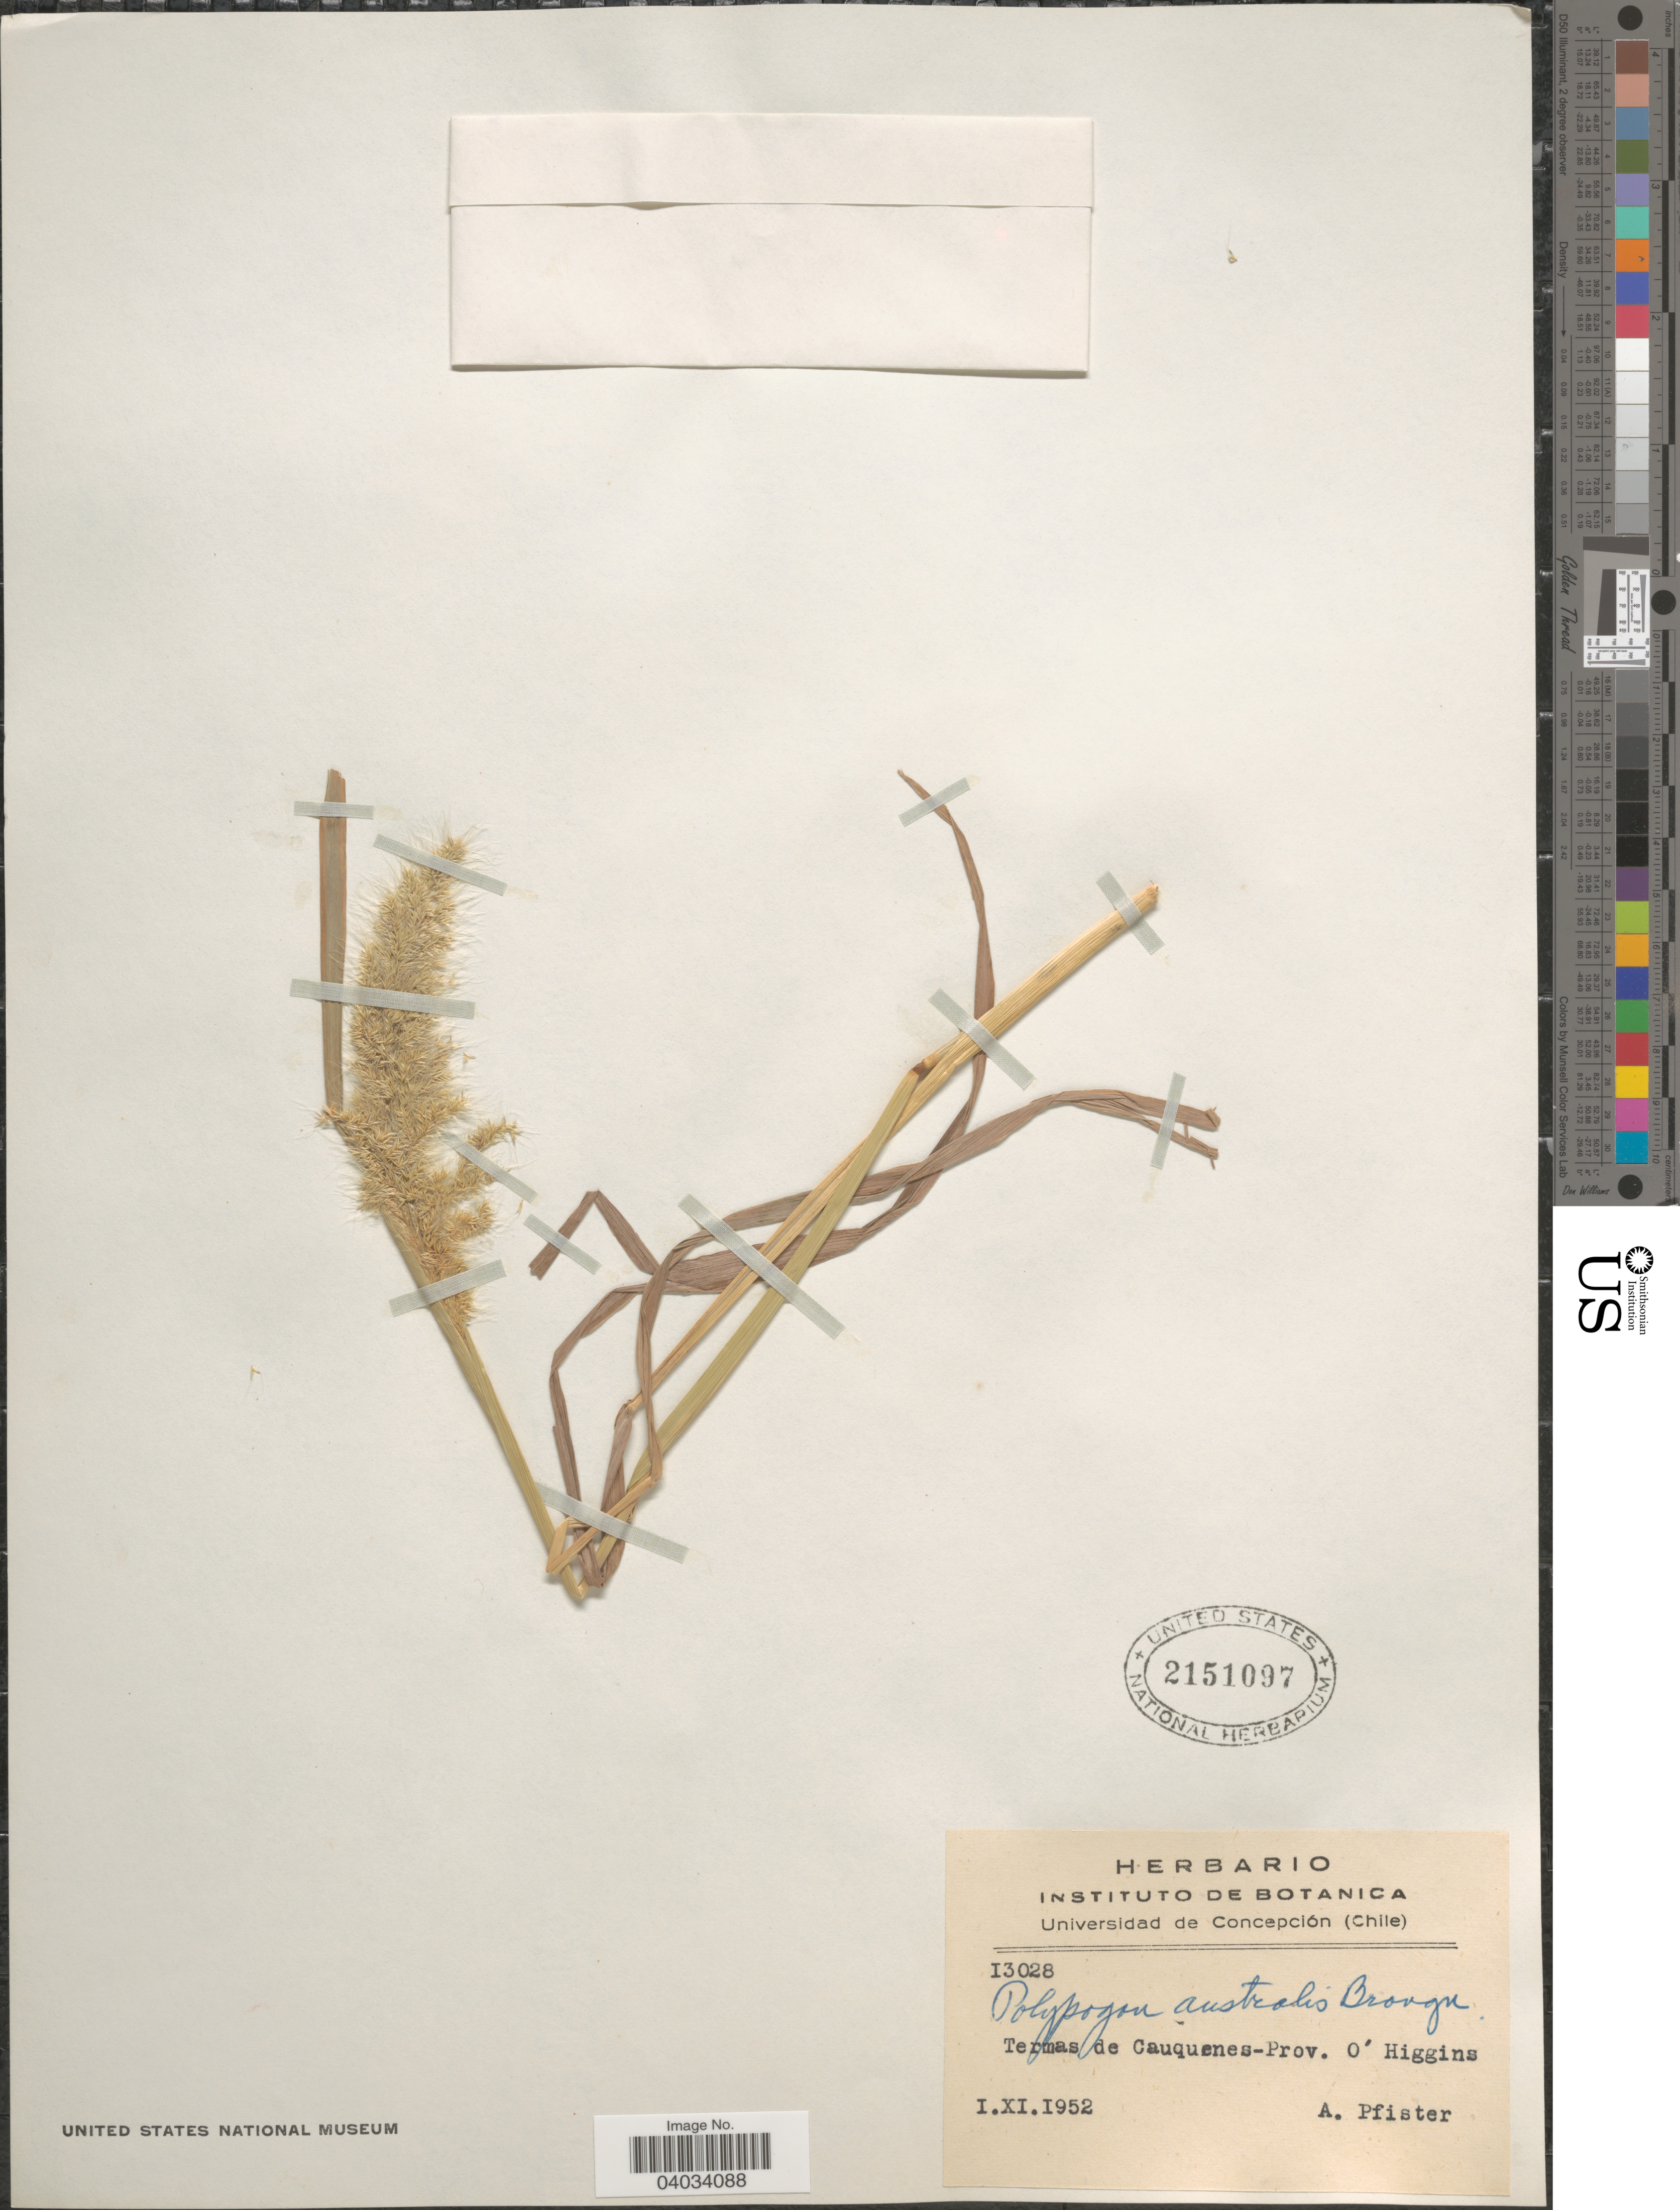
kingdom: Plantae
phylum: Tracheophyta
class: Liliopsida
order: Poales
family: Poaceae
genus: Polypogon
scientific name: Polypogon australis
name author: Brongn.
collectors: A. Pfister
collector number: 13028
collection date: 1952-11-01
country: Chile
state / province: O'Higgins (VI)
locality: Termas de Cauquenes.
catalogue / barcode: US 2151097